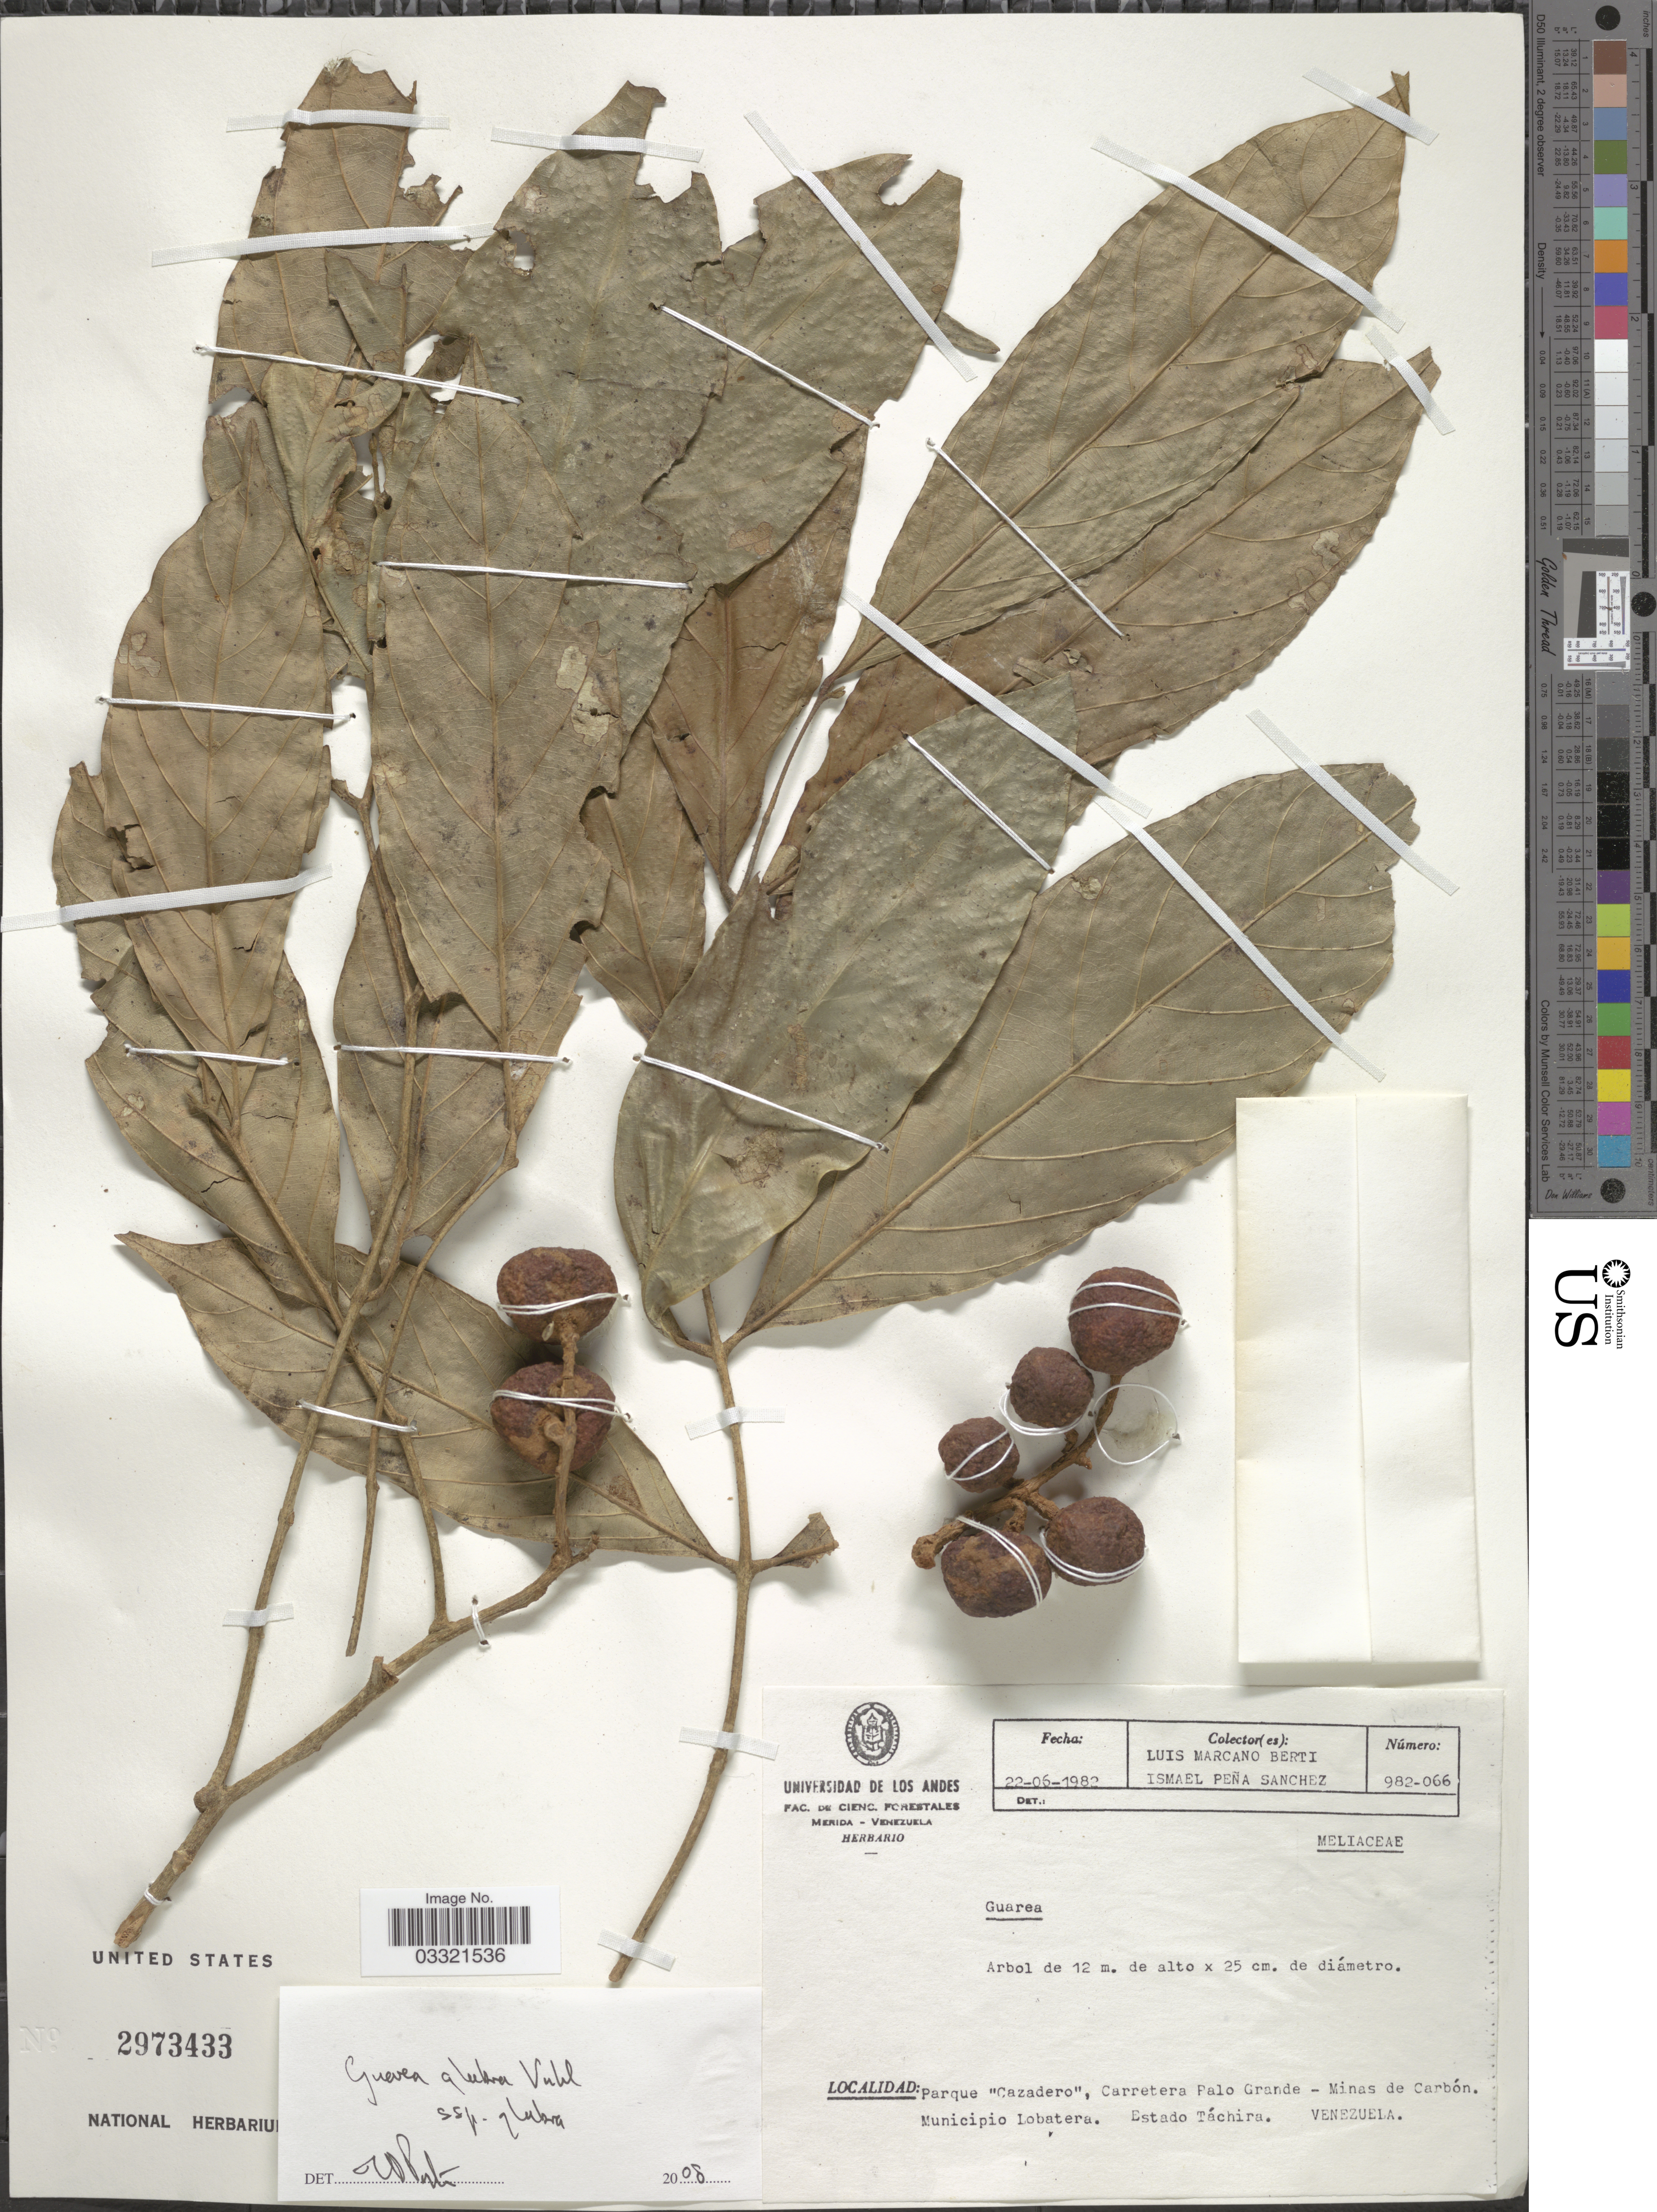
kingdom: Plantae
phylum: Tracheophyta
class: Magnoliopsida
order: Sapindales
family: Meliaceae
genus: Guarea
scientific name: Guarea glabra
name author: Vahl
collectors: L. Marcano-Berti & I. Sanchez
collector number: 982-066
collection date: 1982-06-22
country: Venezuela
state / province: Tachira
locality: Parque "Cazadero", Carretera Palo Grande - Minas de Carbón. Municipio Lobatera.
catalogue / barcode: US 2973433